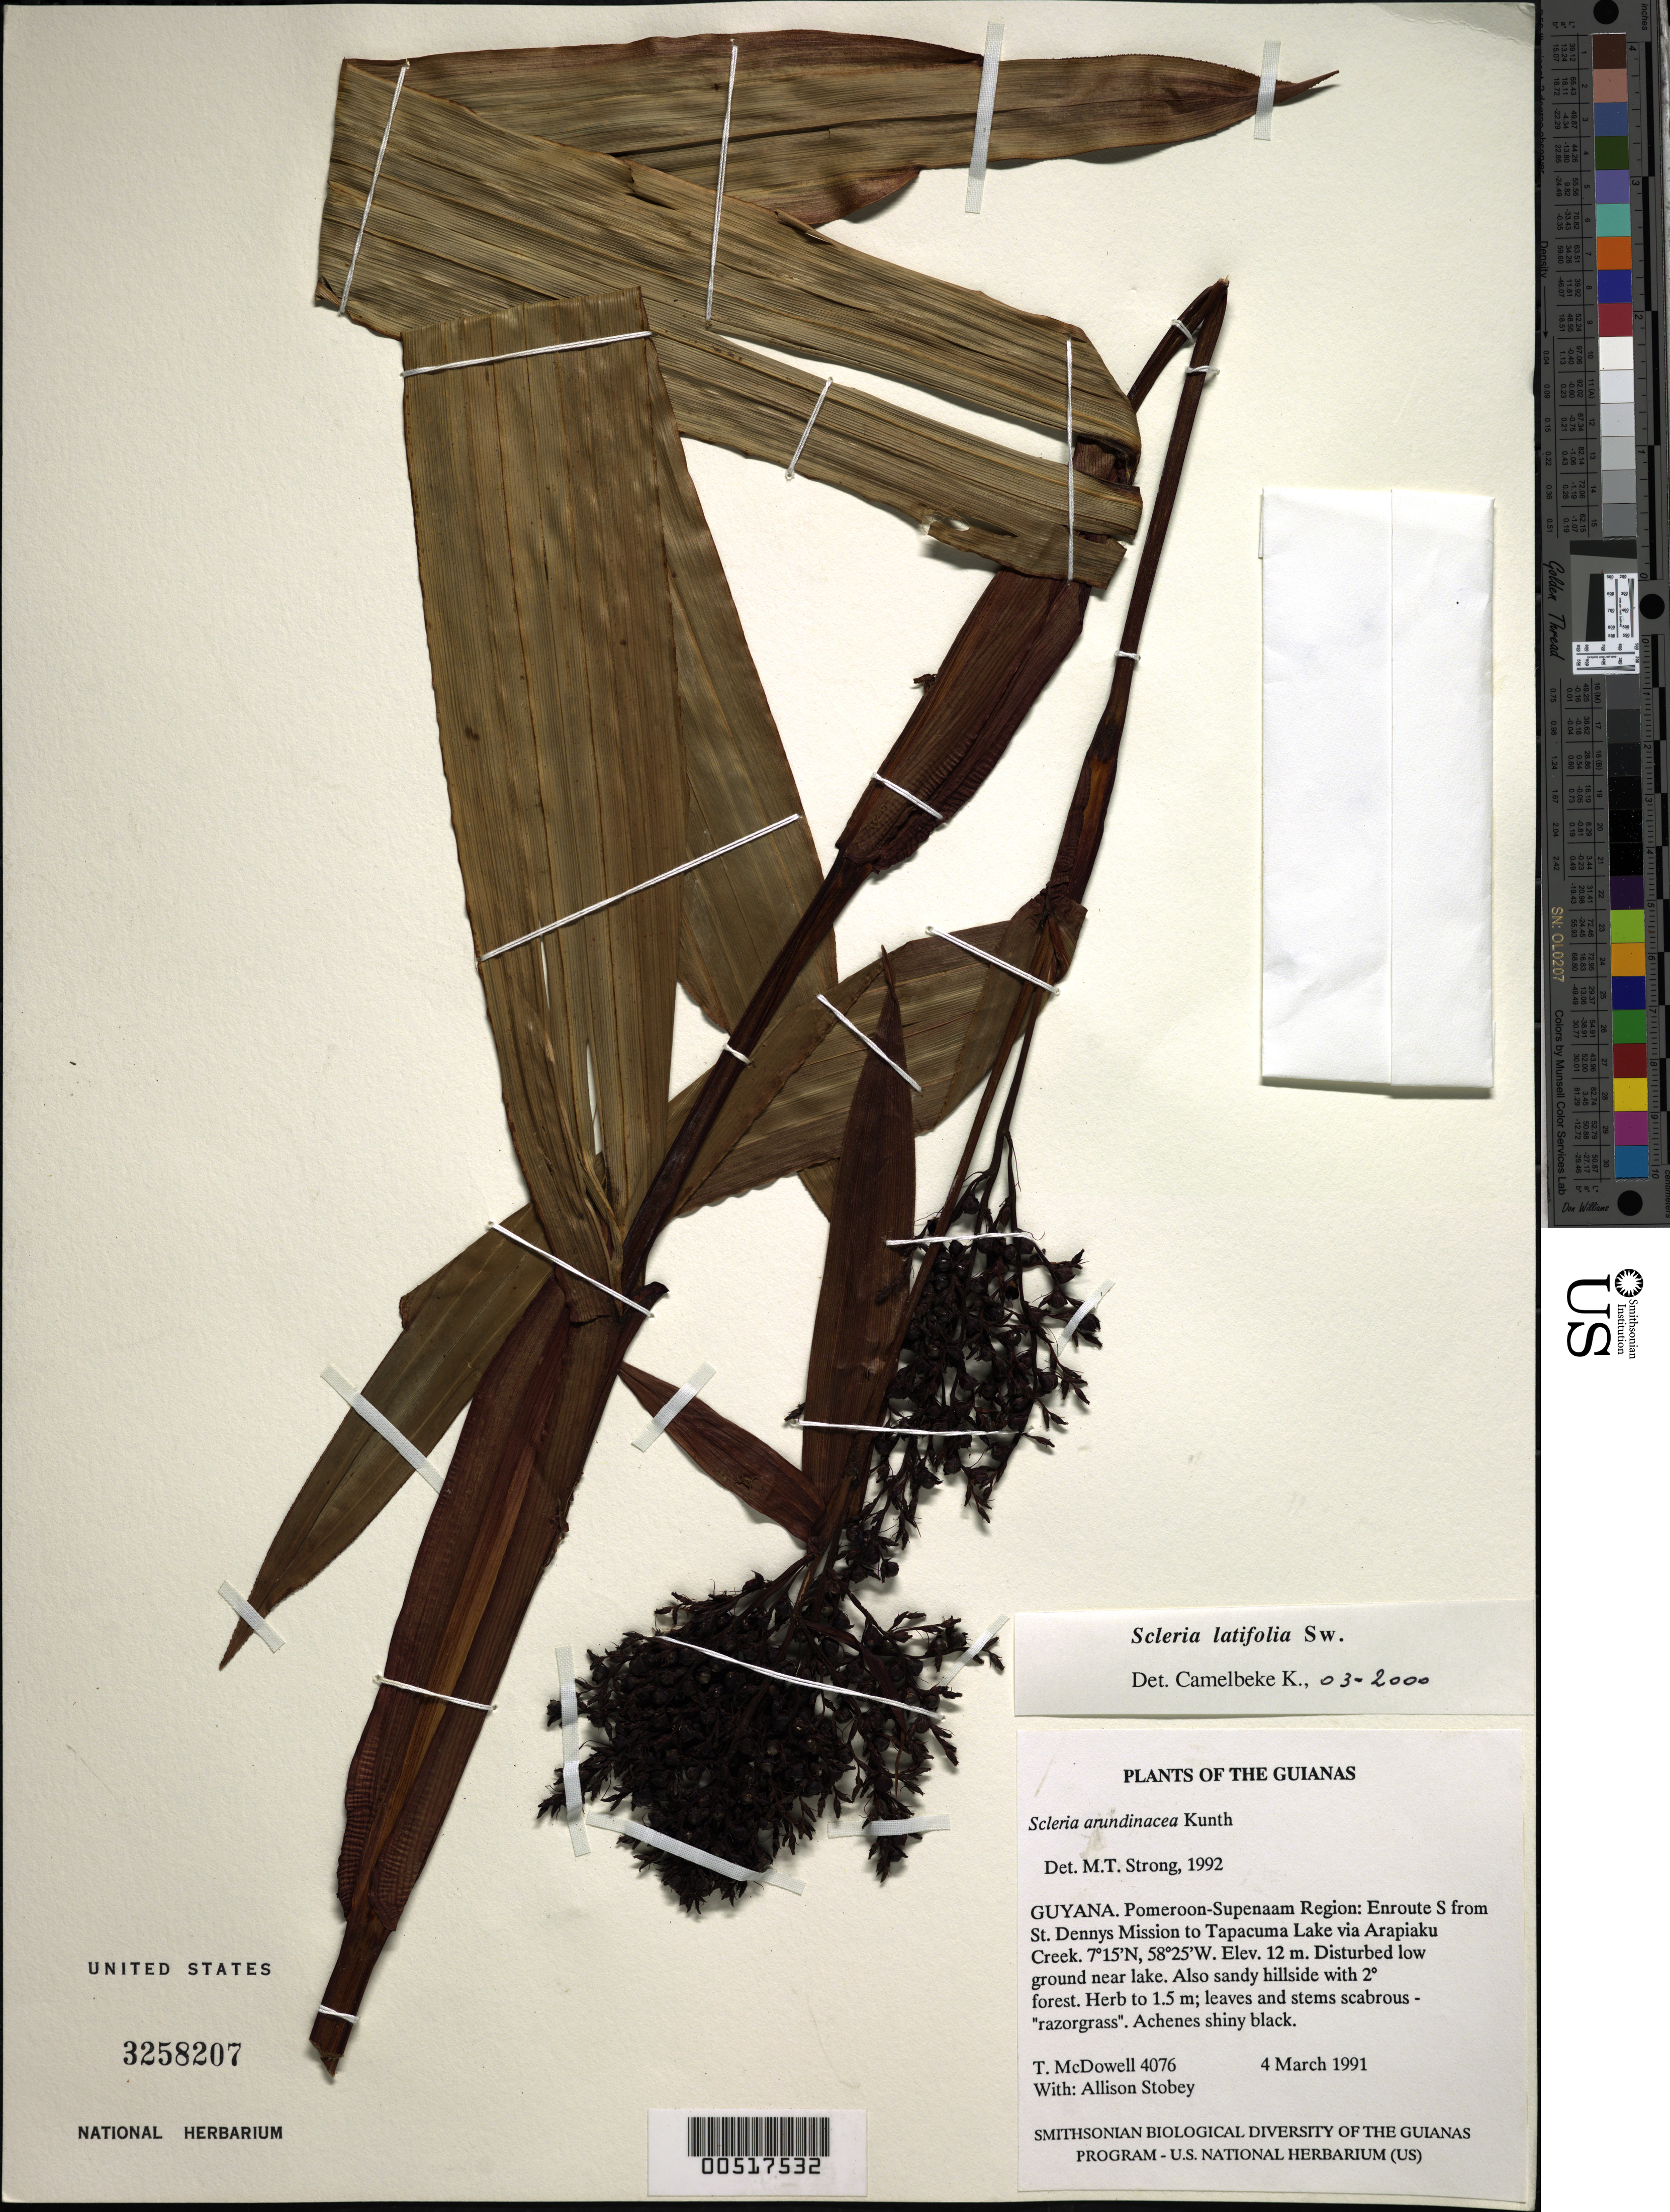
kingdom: Plantae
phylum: Tracheophyta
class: Liliopsida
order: Poales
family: Cyperaceae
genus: Scleria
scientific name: Scleria latifolia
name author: Sw.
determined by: Camelbeke, K.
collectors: T. McDowell, D. Gopaul, C. N. Horn & J. H. Wiersema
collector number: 4076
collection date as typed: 4 March 1991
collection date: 1991-03-04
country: Guyana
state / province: Pomeroon-Supenaam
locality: Enroute S from St. Dennys Mission to Tapacuma Lake via Arapiaku Creek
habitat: Disturbed low ground near lake. Also sandy hillside with secondary forest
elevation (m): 12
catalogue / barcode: US 3258207